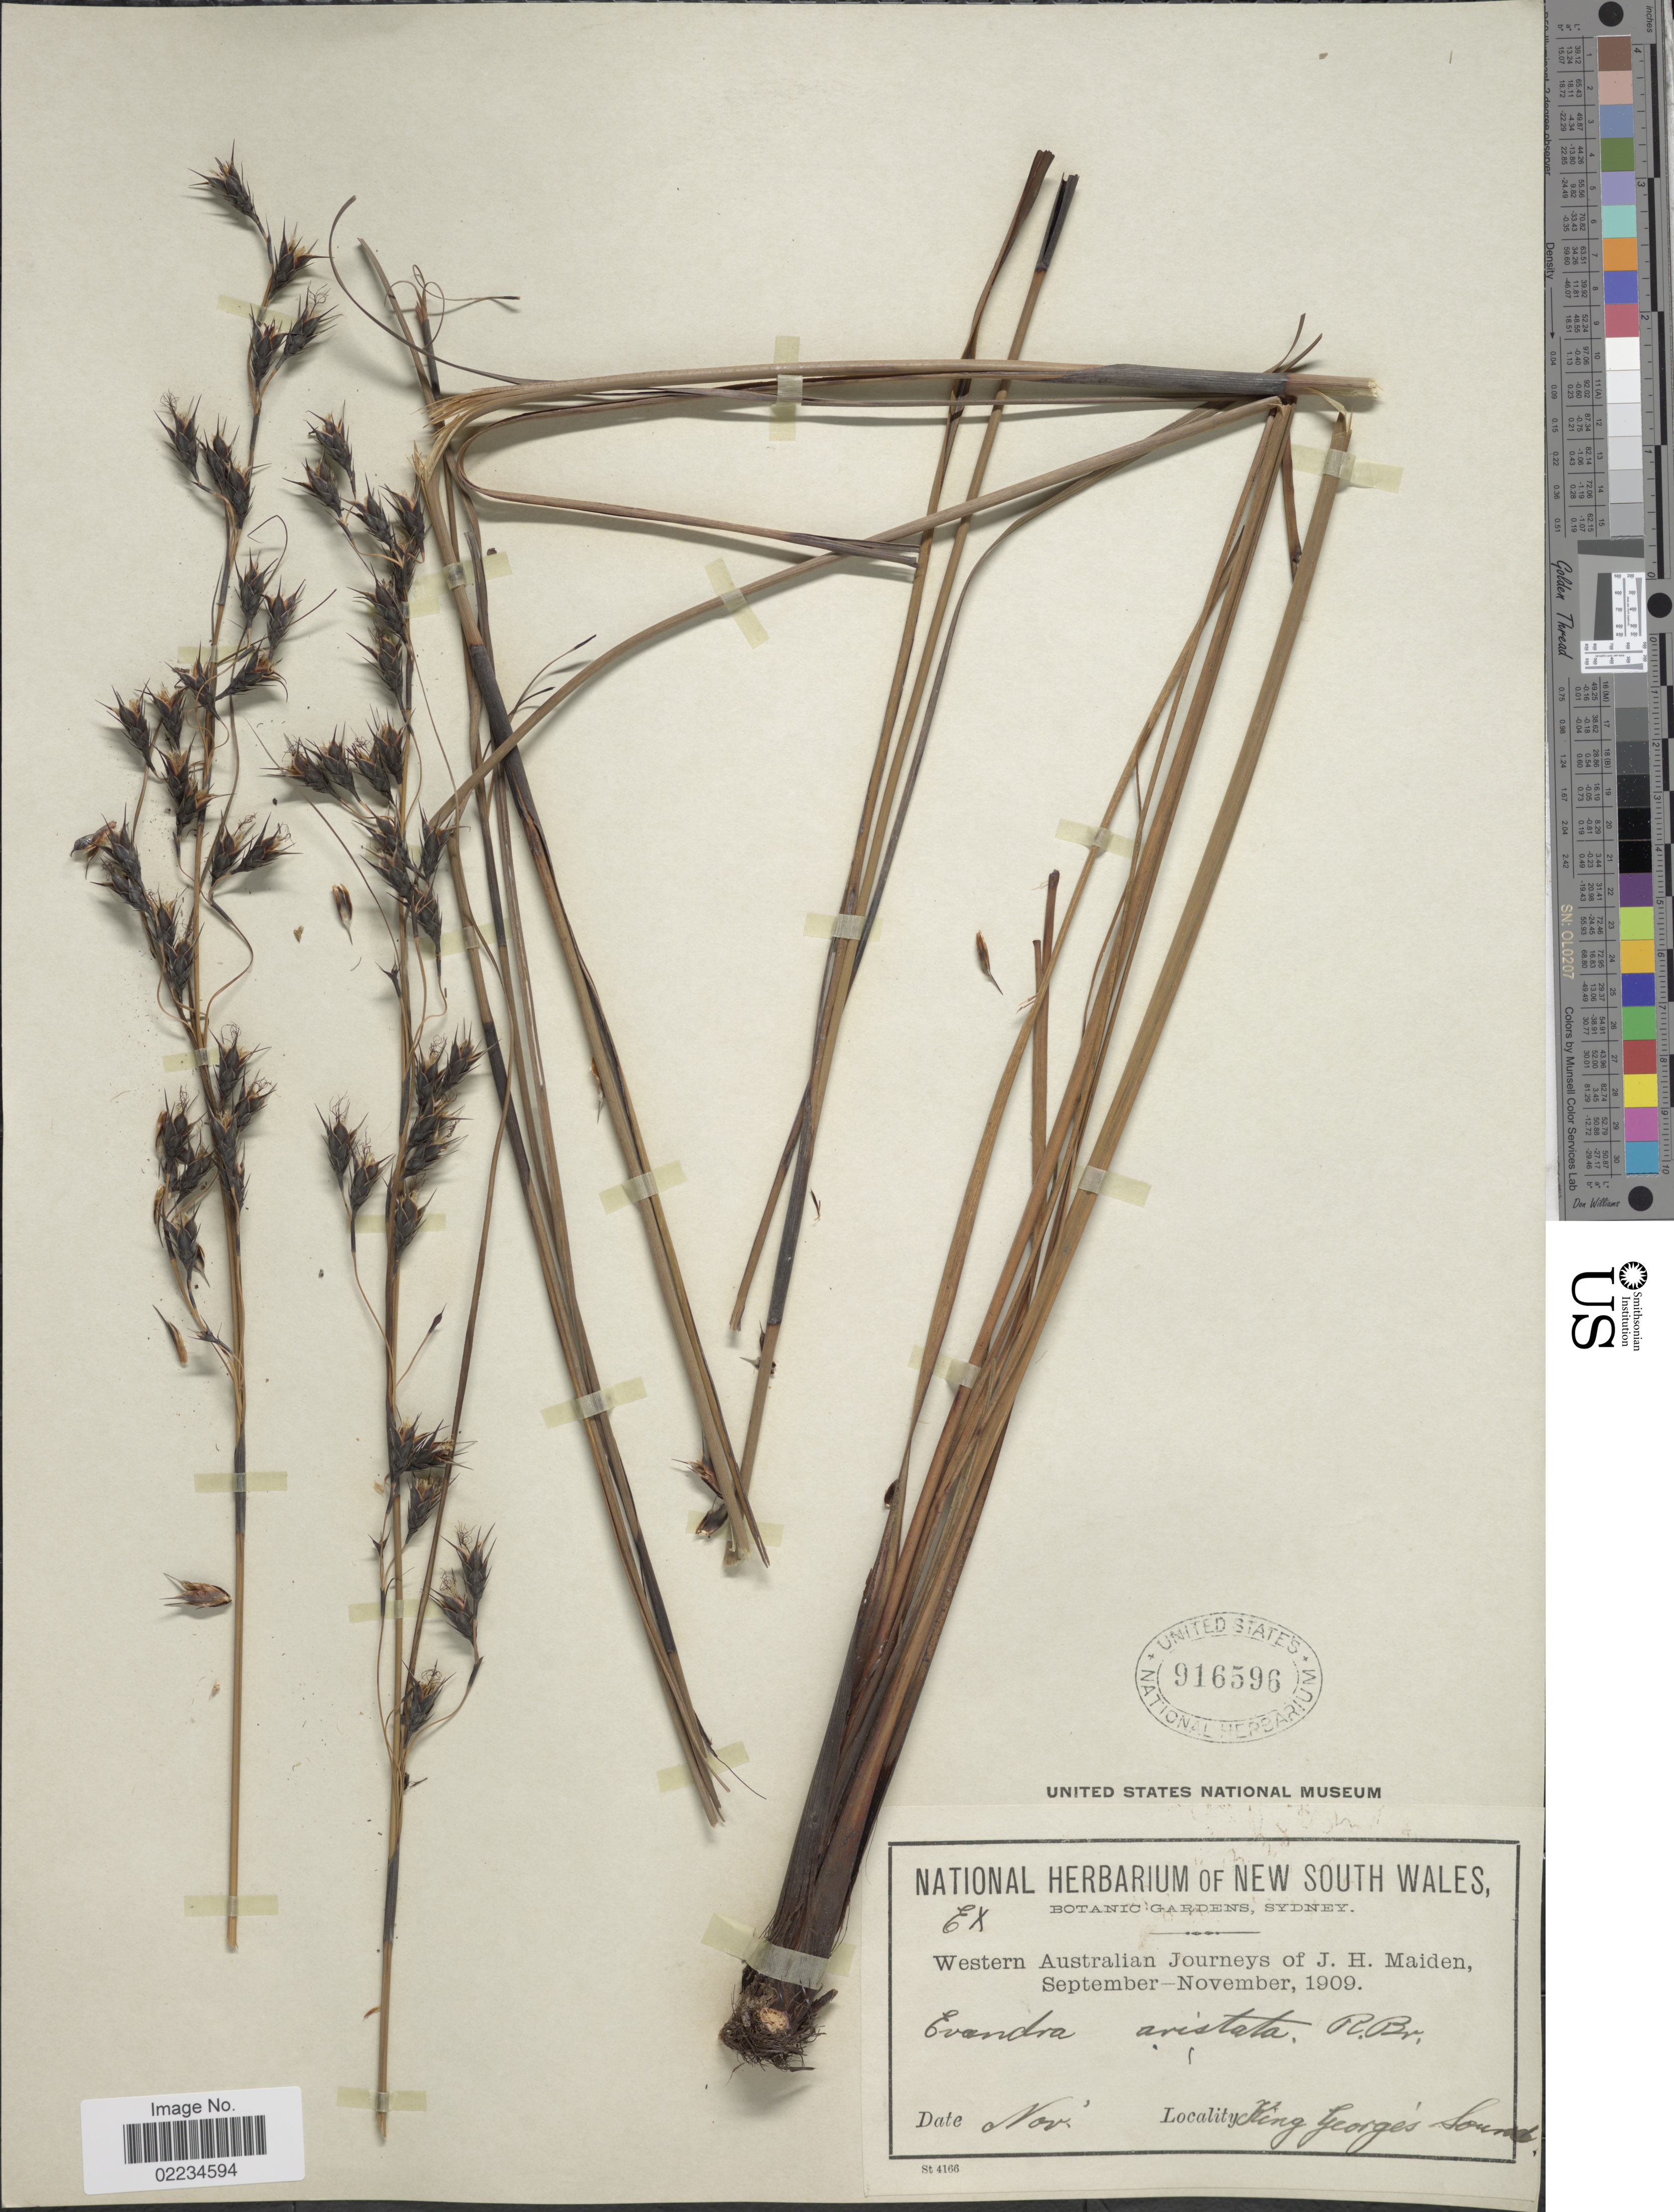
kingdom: Plantae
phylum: Tracheophyta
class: Liliopsida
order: Poales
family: Cyperaceae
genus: Evandra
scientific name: Evandra aristata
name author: R. Br.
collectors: J. Maiden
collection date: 1909-11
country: Australia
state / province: Western Australia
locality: Western Australia Journeys, King Georges Sound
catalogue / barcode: US 916596